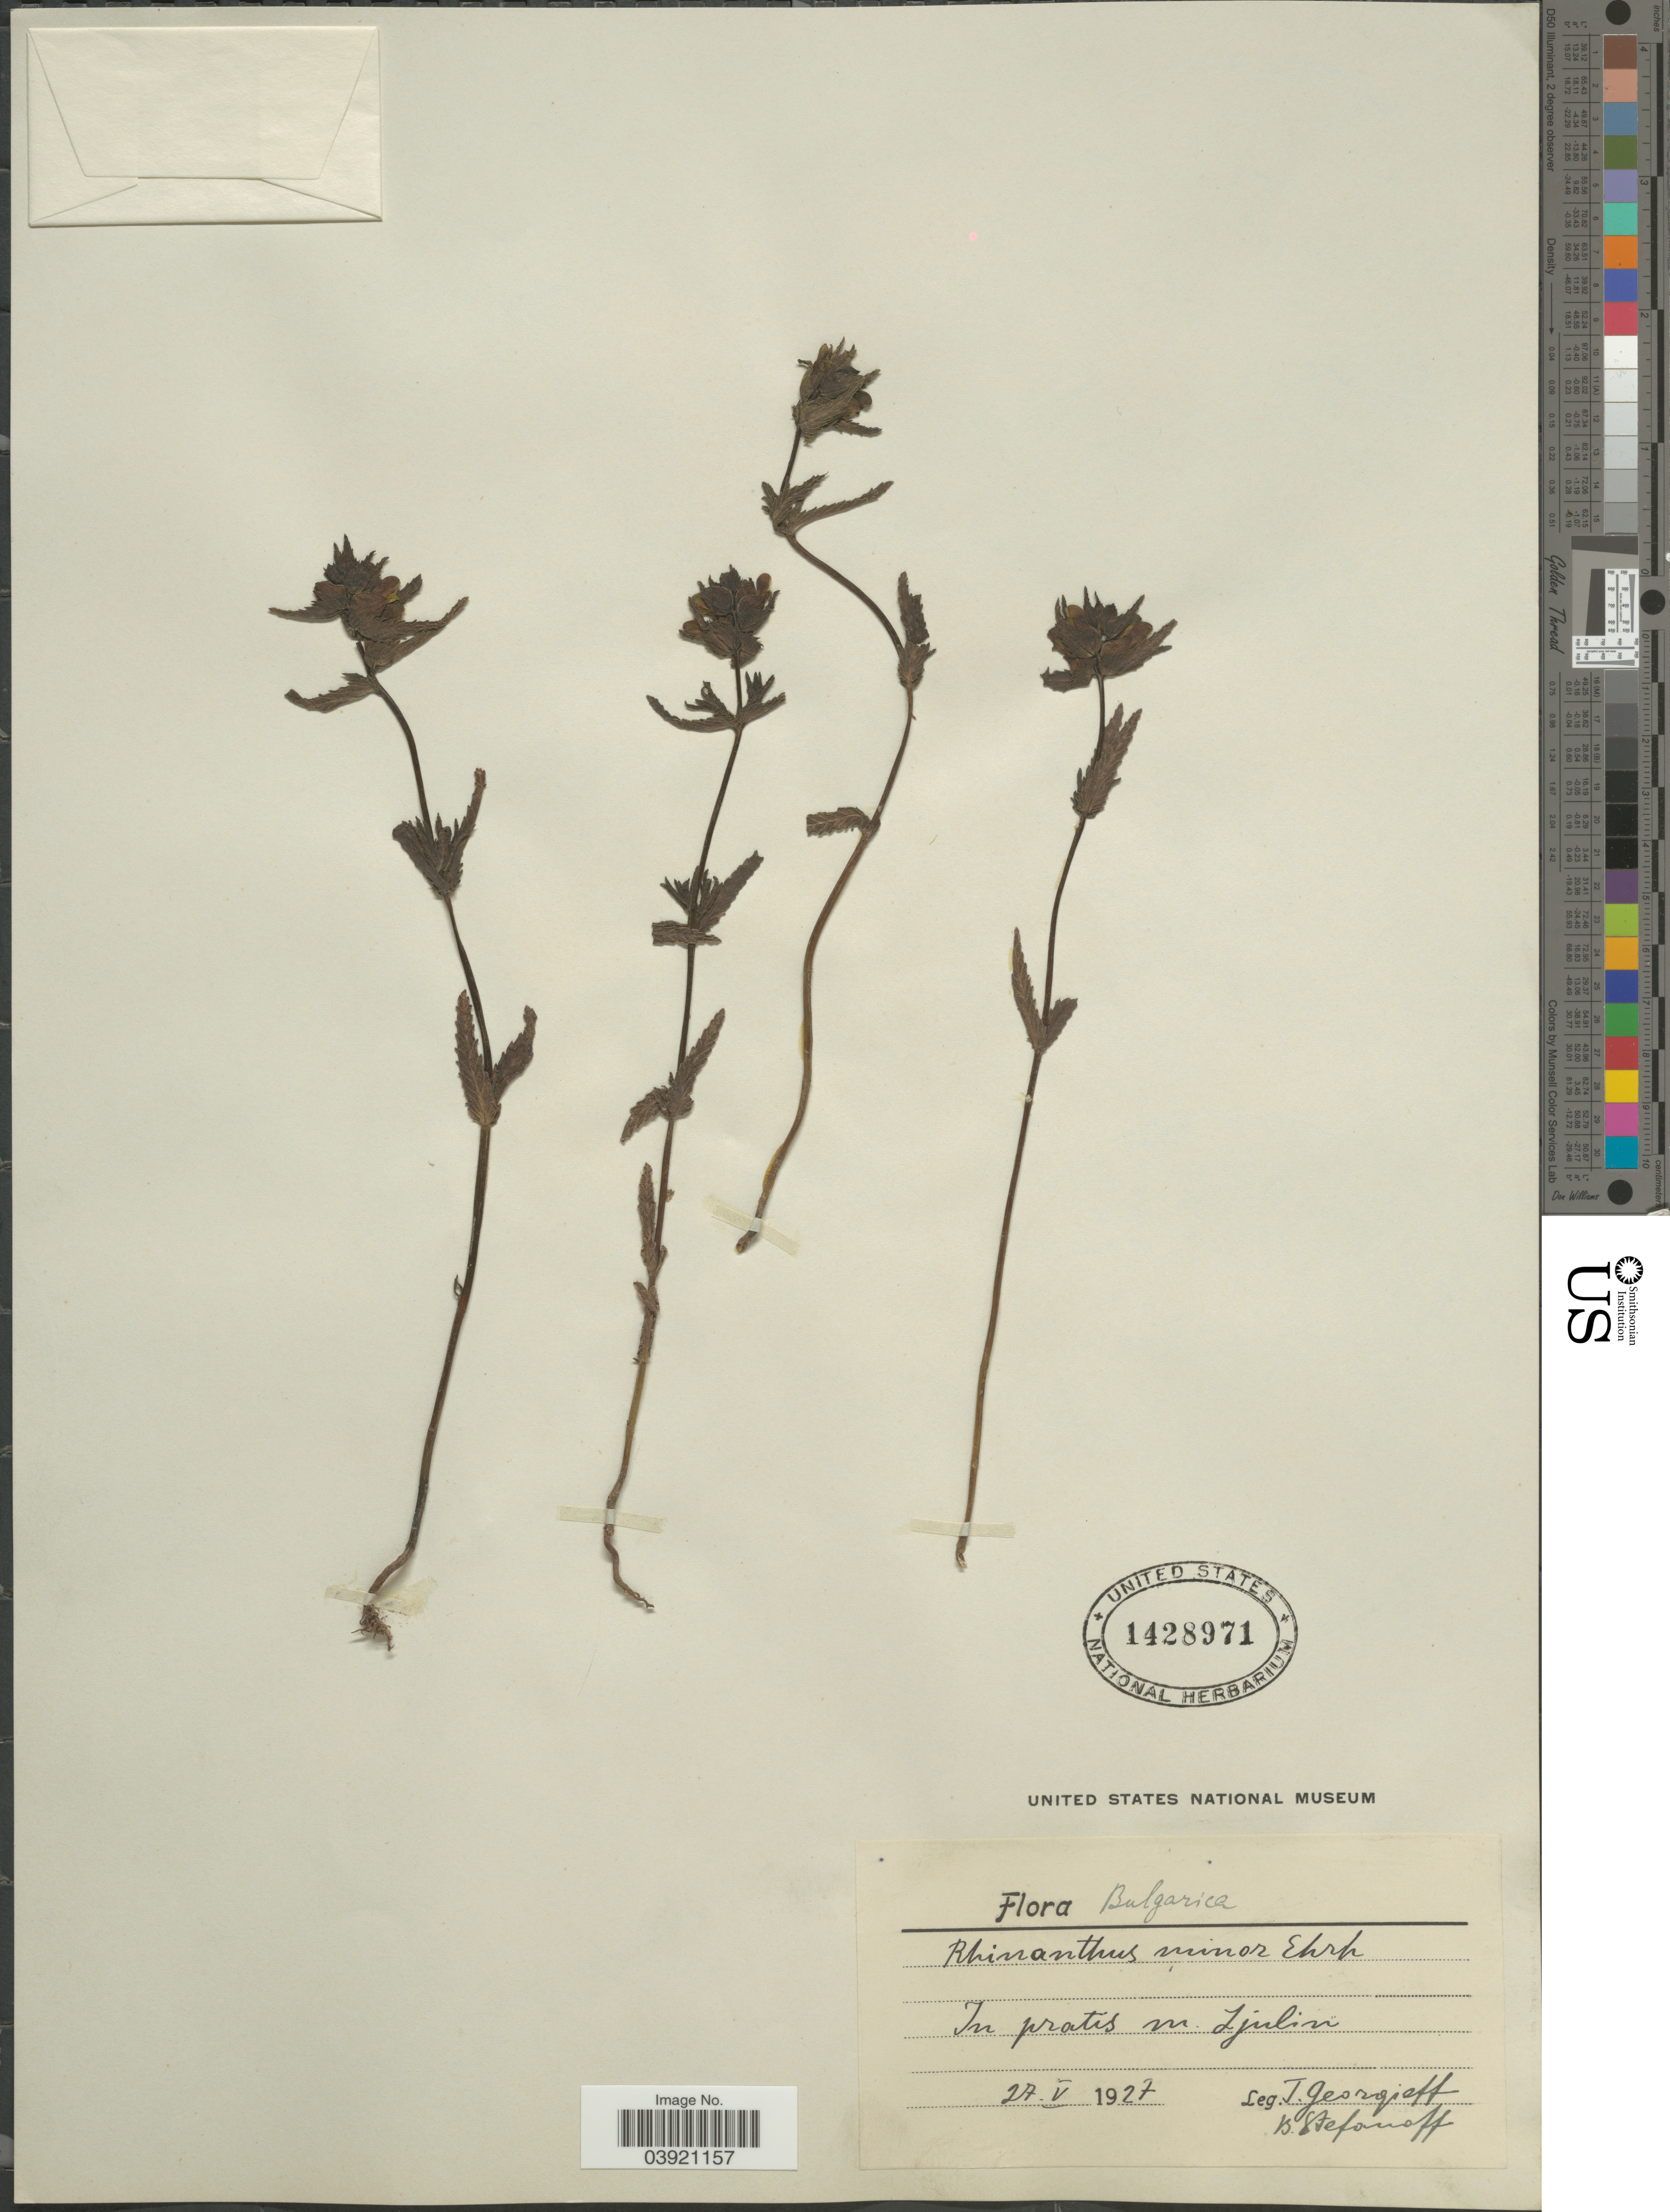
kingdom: Plantae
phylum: Tracheophyta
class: Magnoliopsida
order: Lamiales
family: Orobanchaceae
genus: Rhinanthus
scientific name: Rhinanthus minor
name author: L.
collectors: T. Georgieff & B. Stefanoff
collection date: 1927-05-27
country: Bulgaria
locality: In pratis in Zjulin.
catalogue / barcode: US 1428971